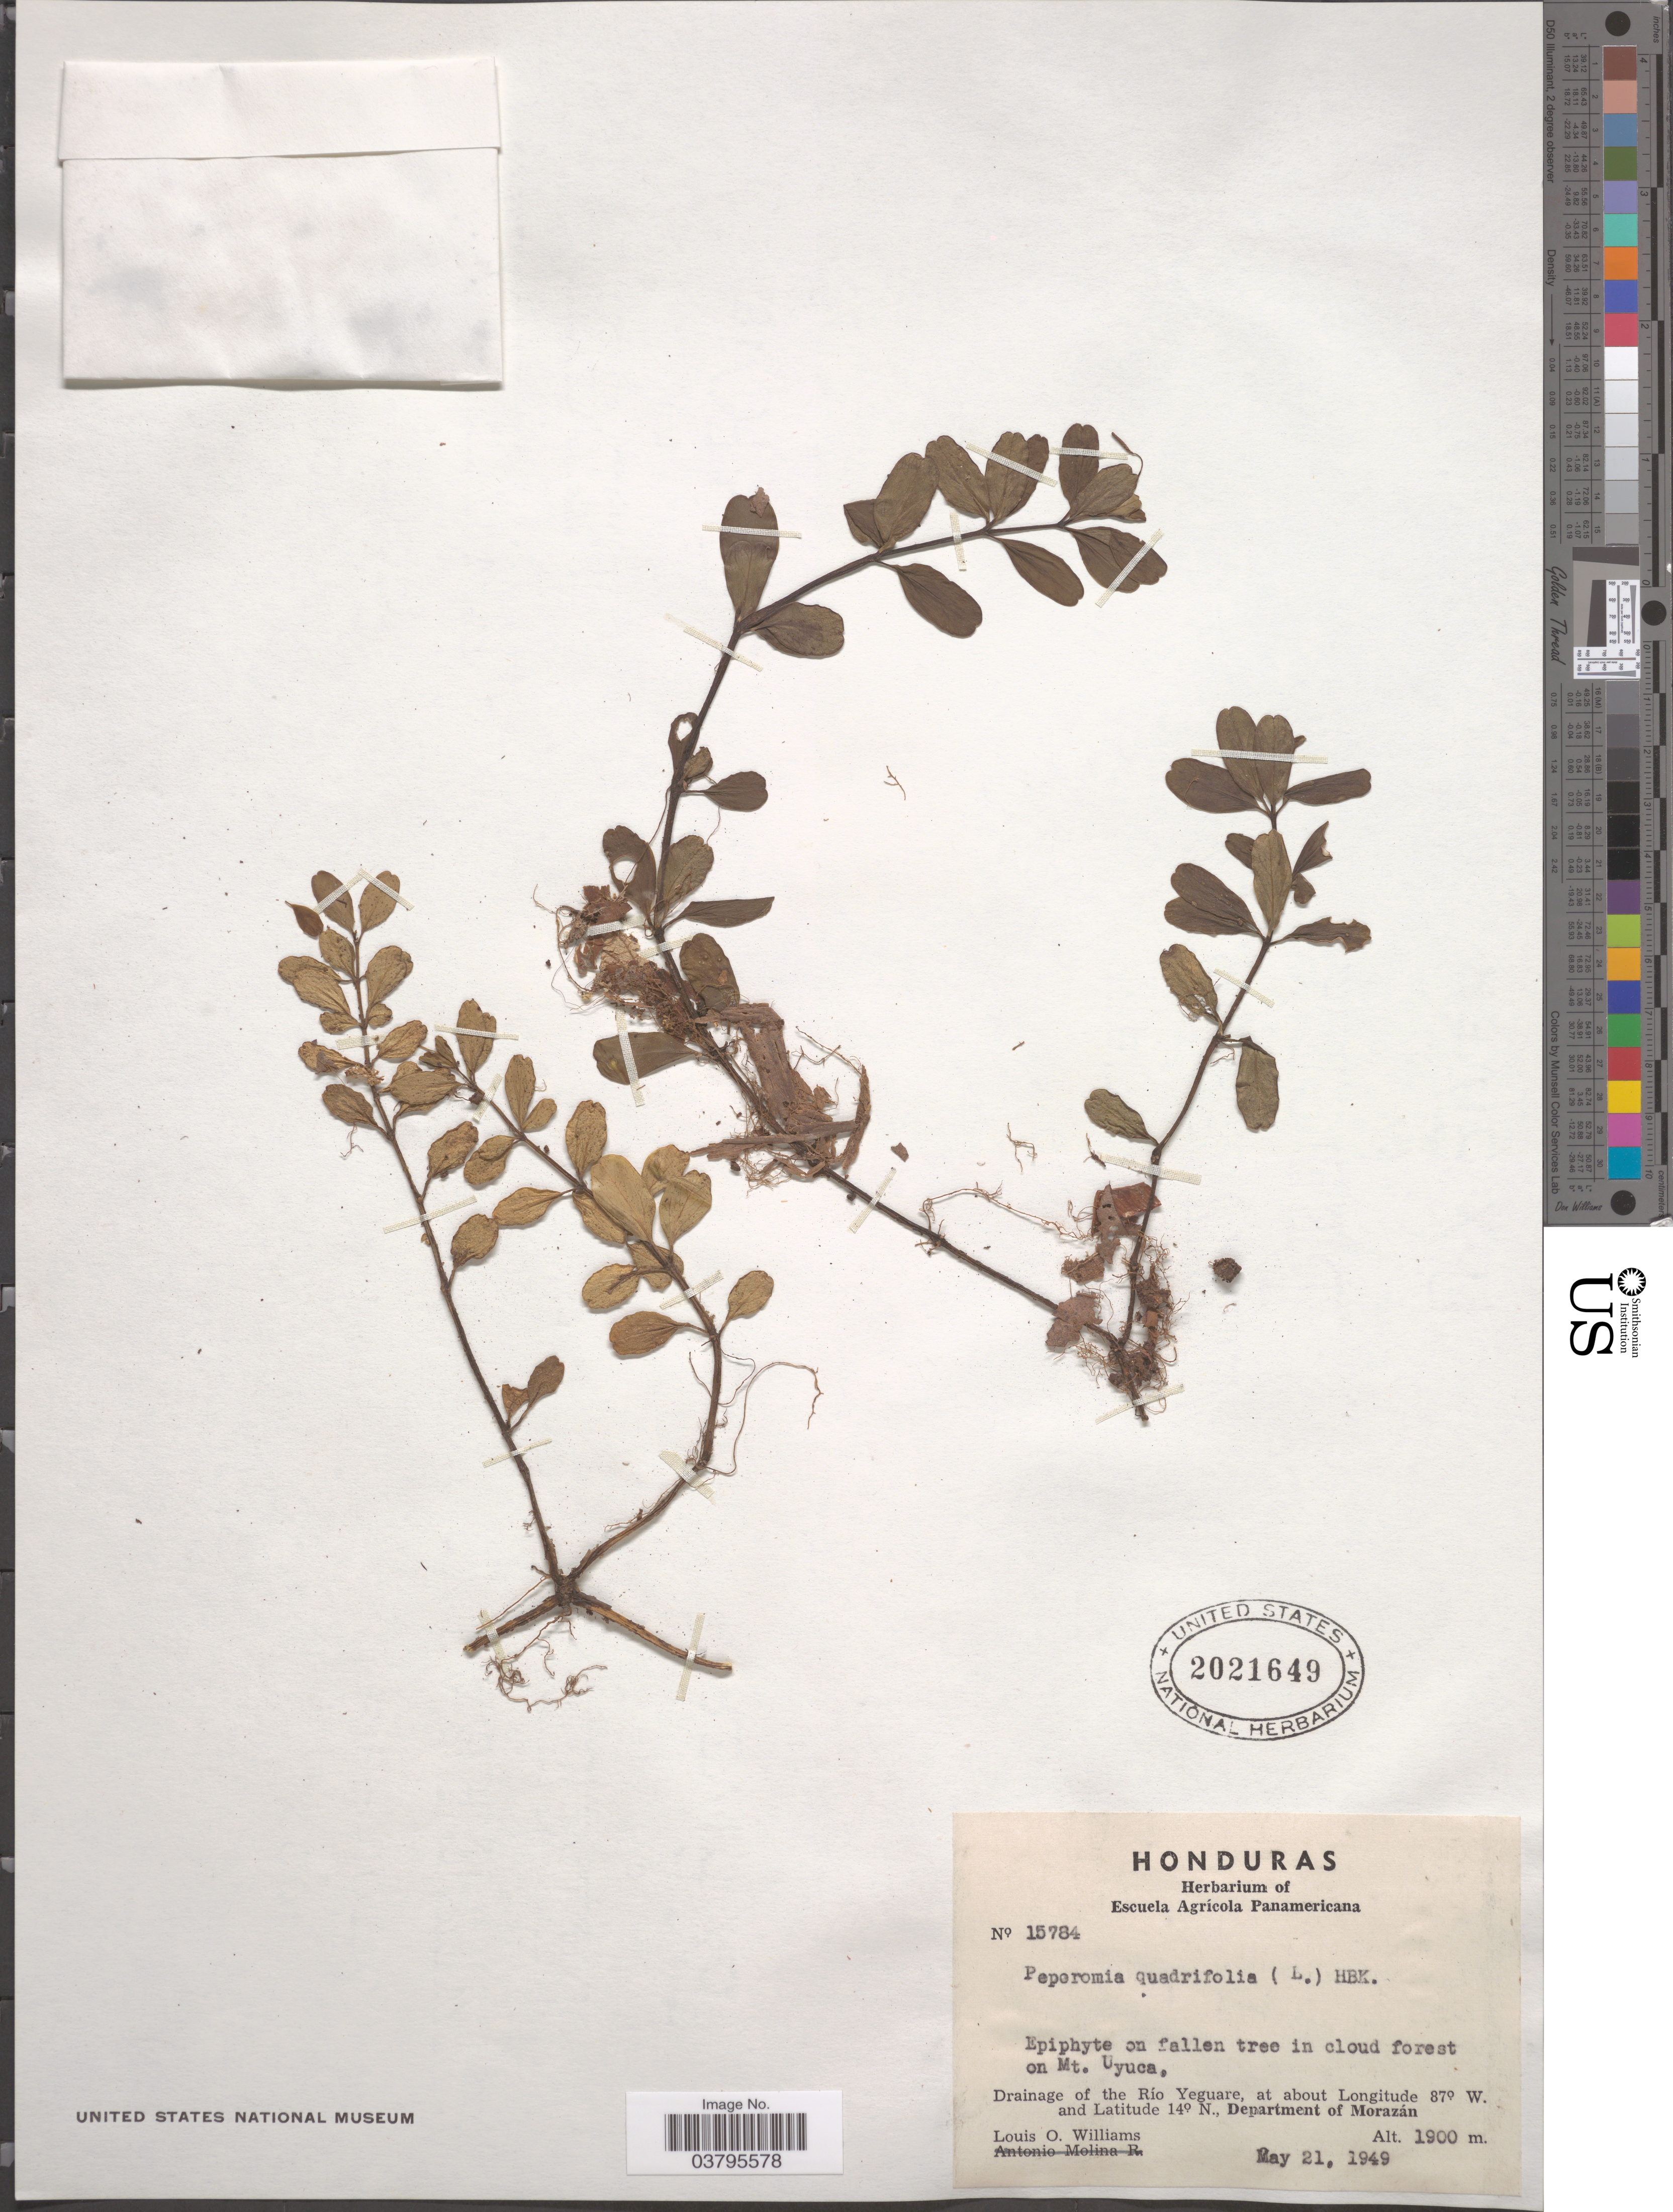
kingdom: Plantae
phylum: Tracheophyta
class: Magnoliopsida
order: Piperales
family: Piperaceae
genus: Peperomia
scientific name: Peperomia conocarpa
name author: Trel. in Yunck.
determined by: Jiménez, José Estaban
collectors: L. O. Williams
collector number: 15784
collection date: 1949-05-21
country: Honduras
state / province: Fco. Morazán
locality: In cloud forest on Mt. Uyuca, Drainage of the Río Yeguare, Department of Morazán.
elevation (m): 1900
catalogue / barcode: US 2021649